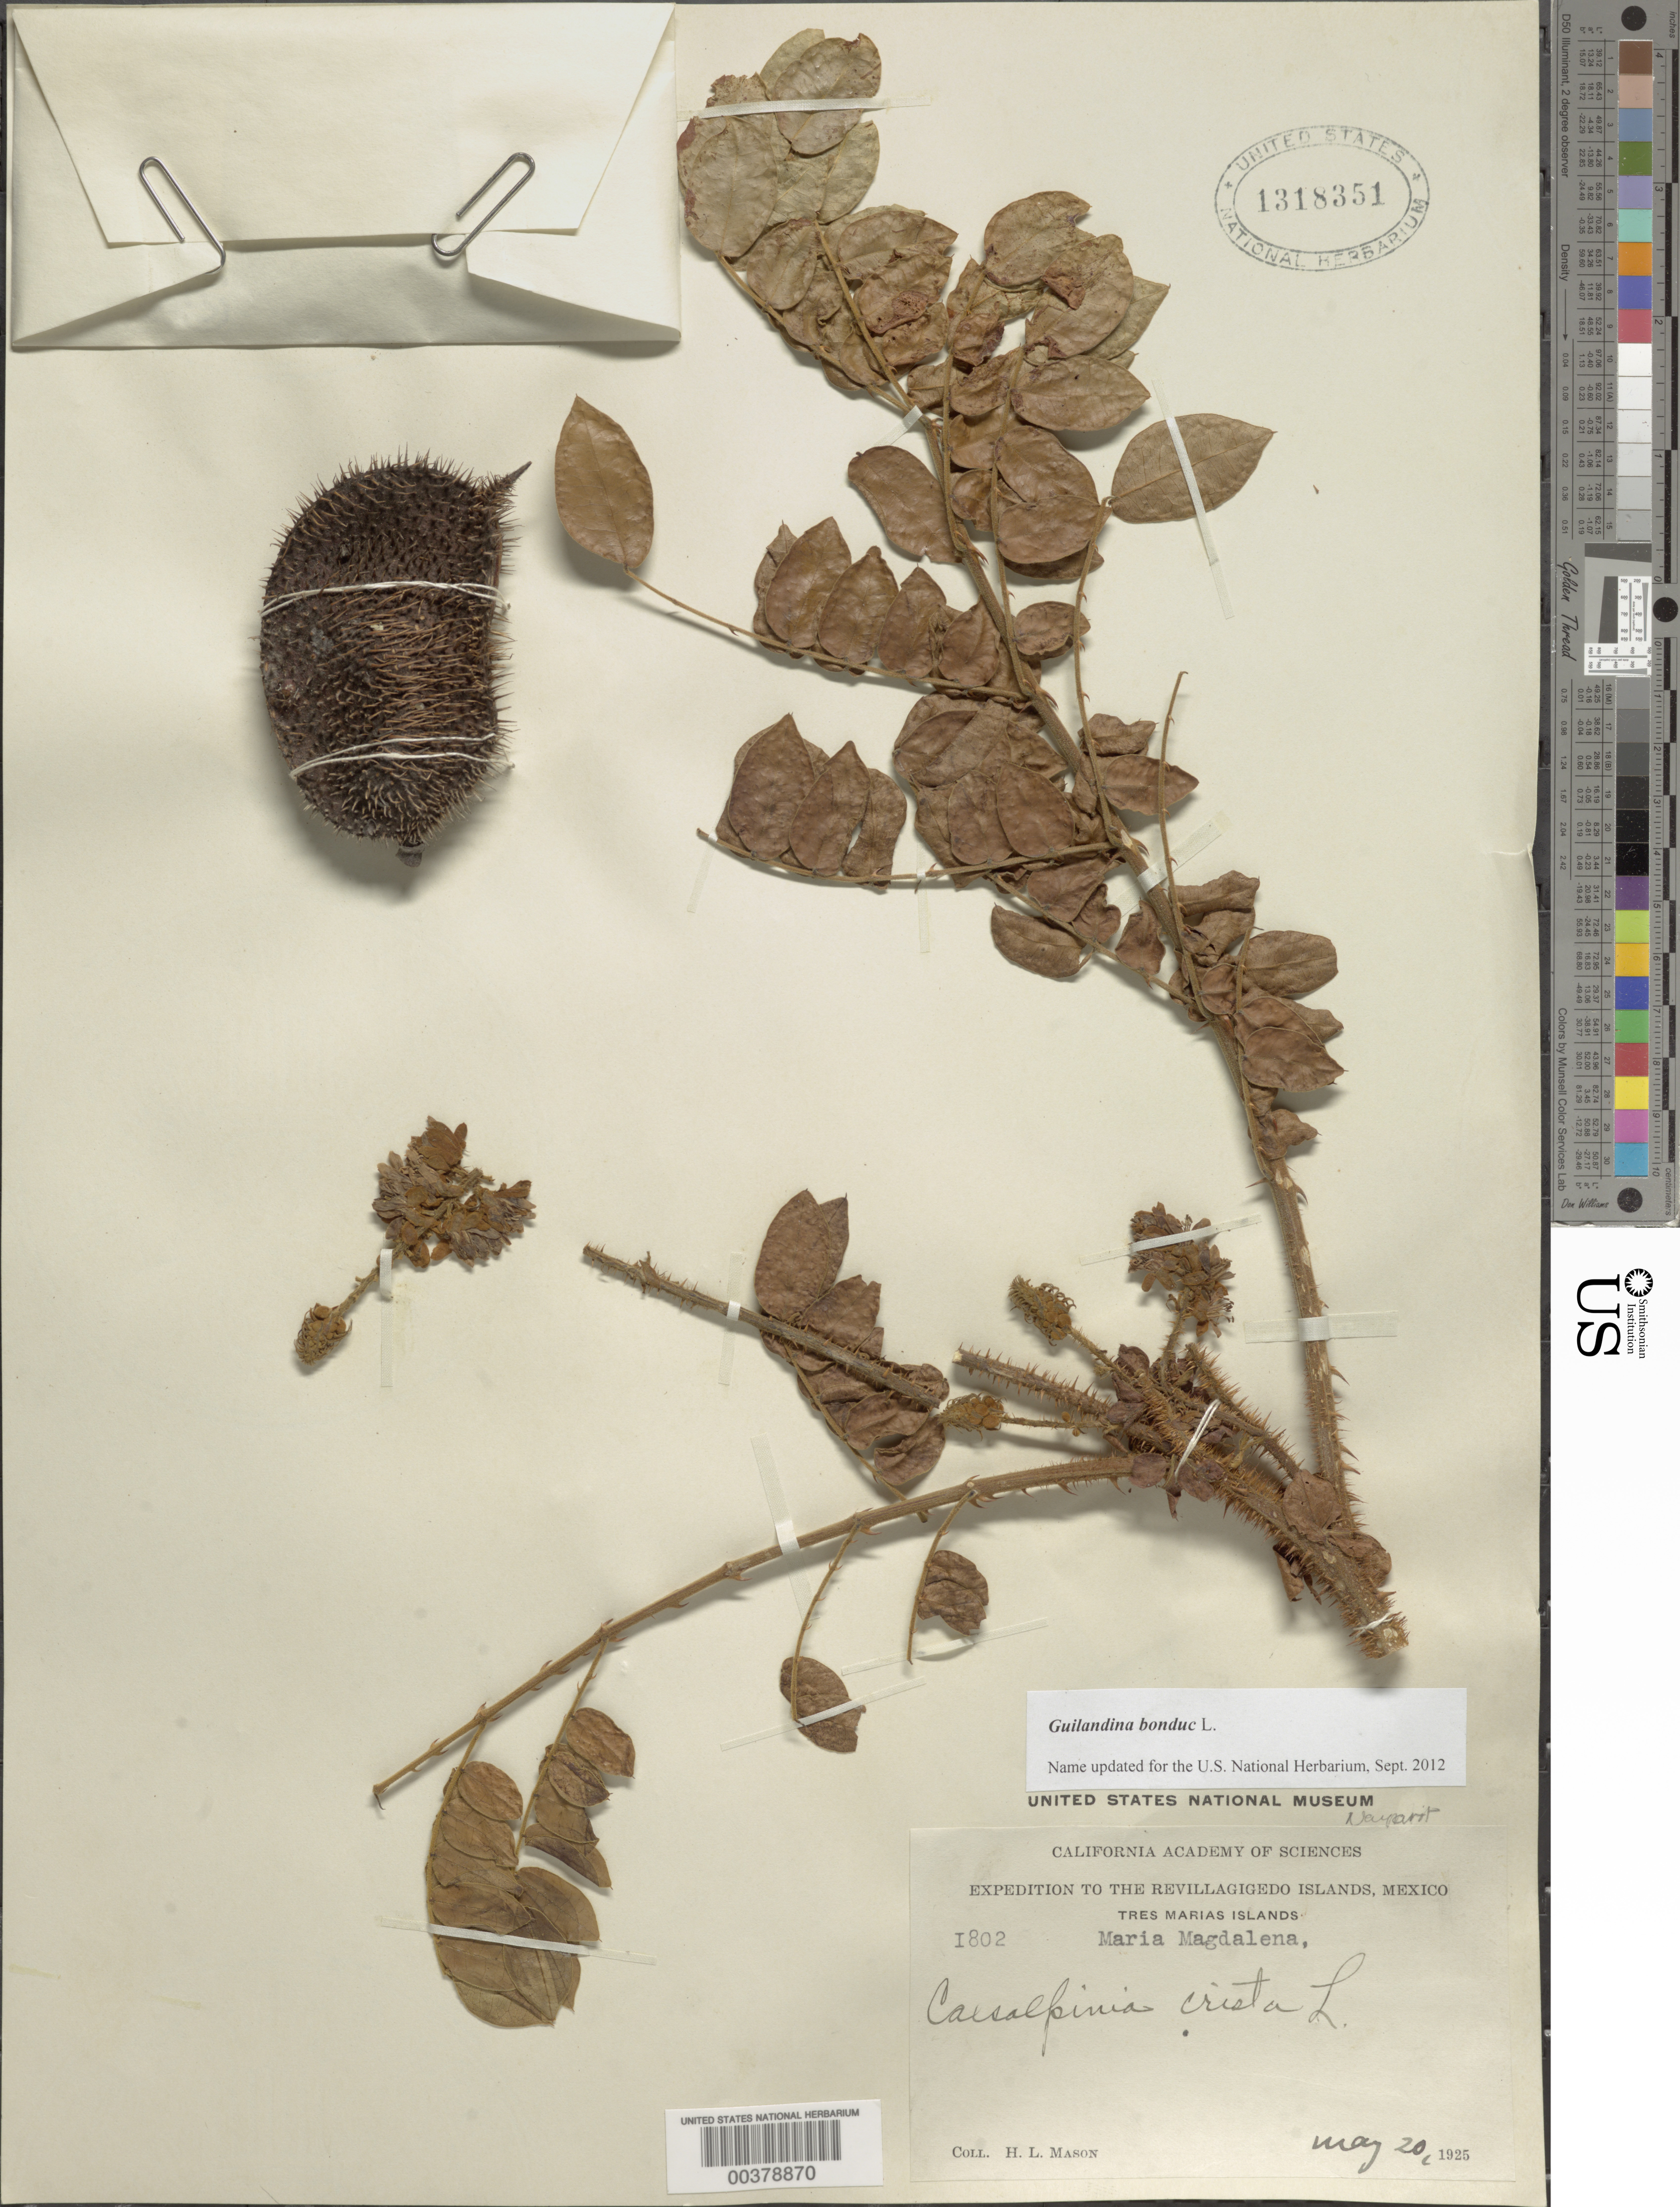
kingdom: Plantae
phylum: Tracheophyta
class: Magnoliopsida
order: Fabales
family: Fabaceae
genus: Guilandina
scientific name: Guilandina bonduc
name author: L.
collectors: H. L. Mason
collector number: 1802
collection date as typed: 20 May 1925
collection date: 1925-05-20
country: Mexico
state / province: Nayarit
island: Maria Magdalena Island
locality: Tres marias is.; maria Magdalena [Tres Marias Is.]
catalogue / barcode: US 1318351